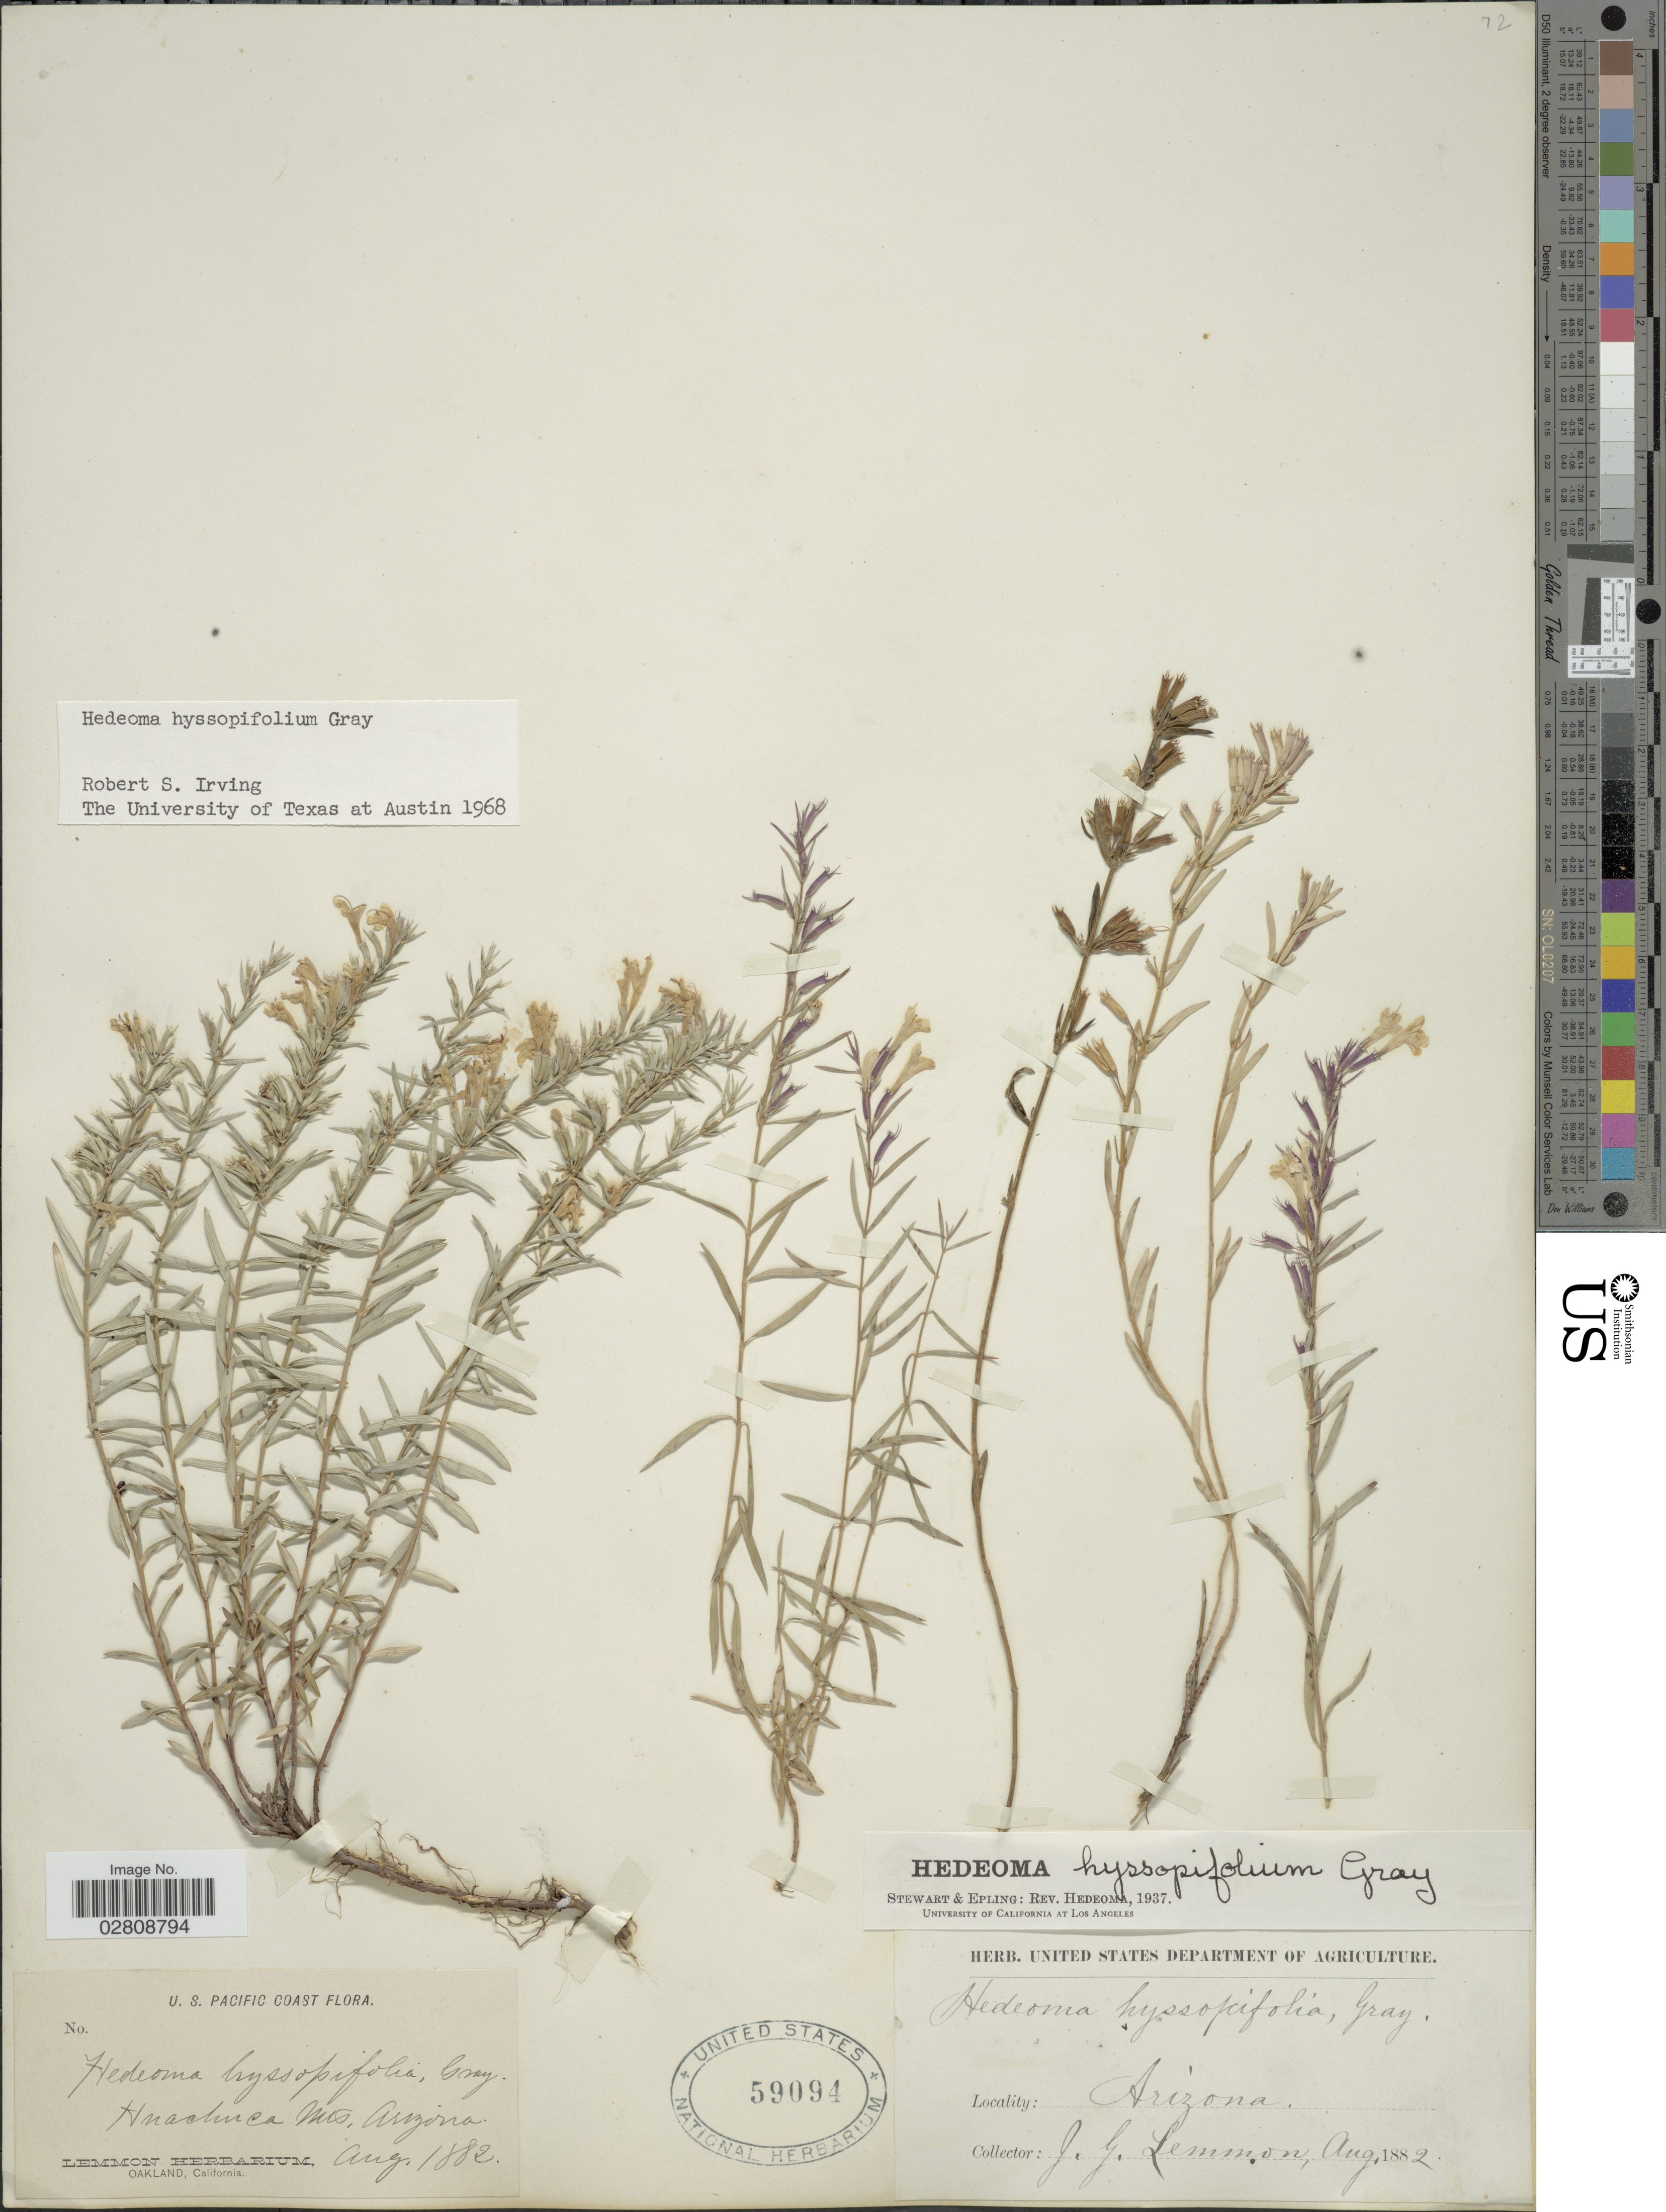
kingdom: Plantae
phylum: Tracheophyta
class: Magnoliopsida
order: Lamiales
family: Lamiaceae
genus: Hedeoma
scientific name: Hedeoma hyssopifolia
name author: A. Gray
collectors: J. Lemmon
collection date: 1882-08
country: United States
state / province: Arizona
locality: U.S. Pacific Coast. Huachuca Mts.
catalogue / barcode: US 59094